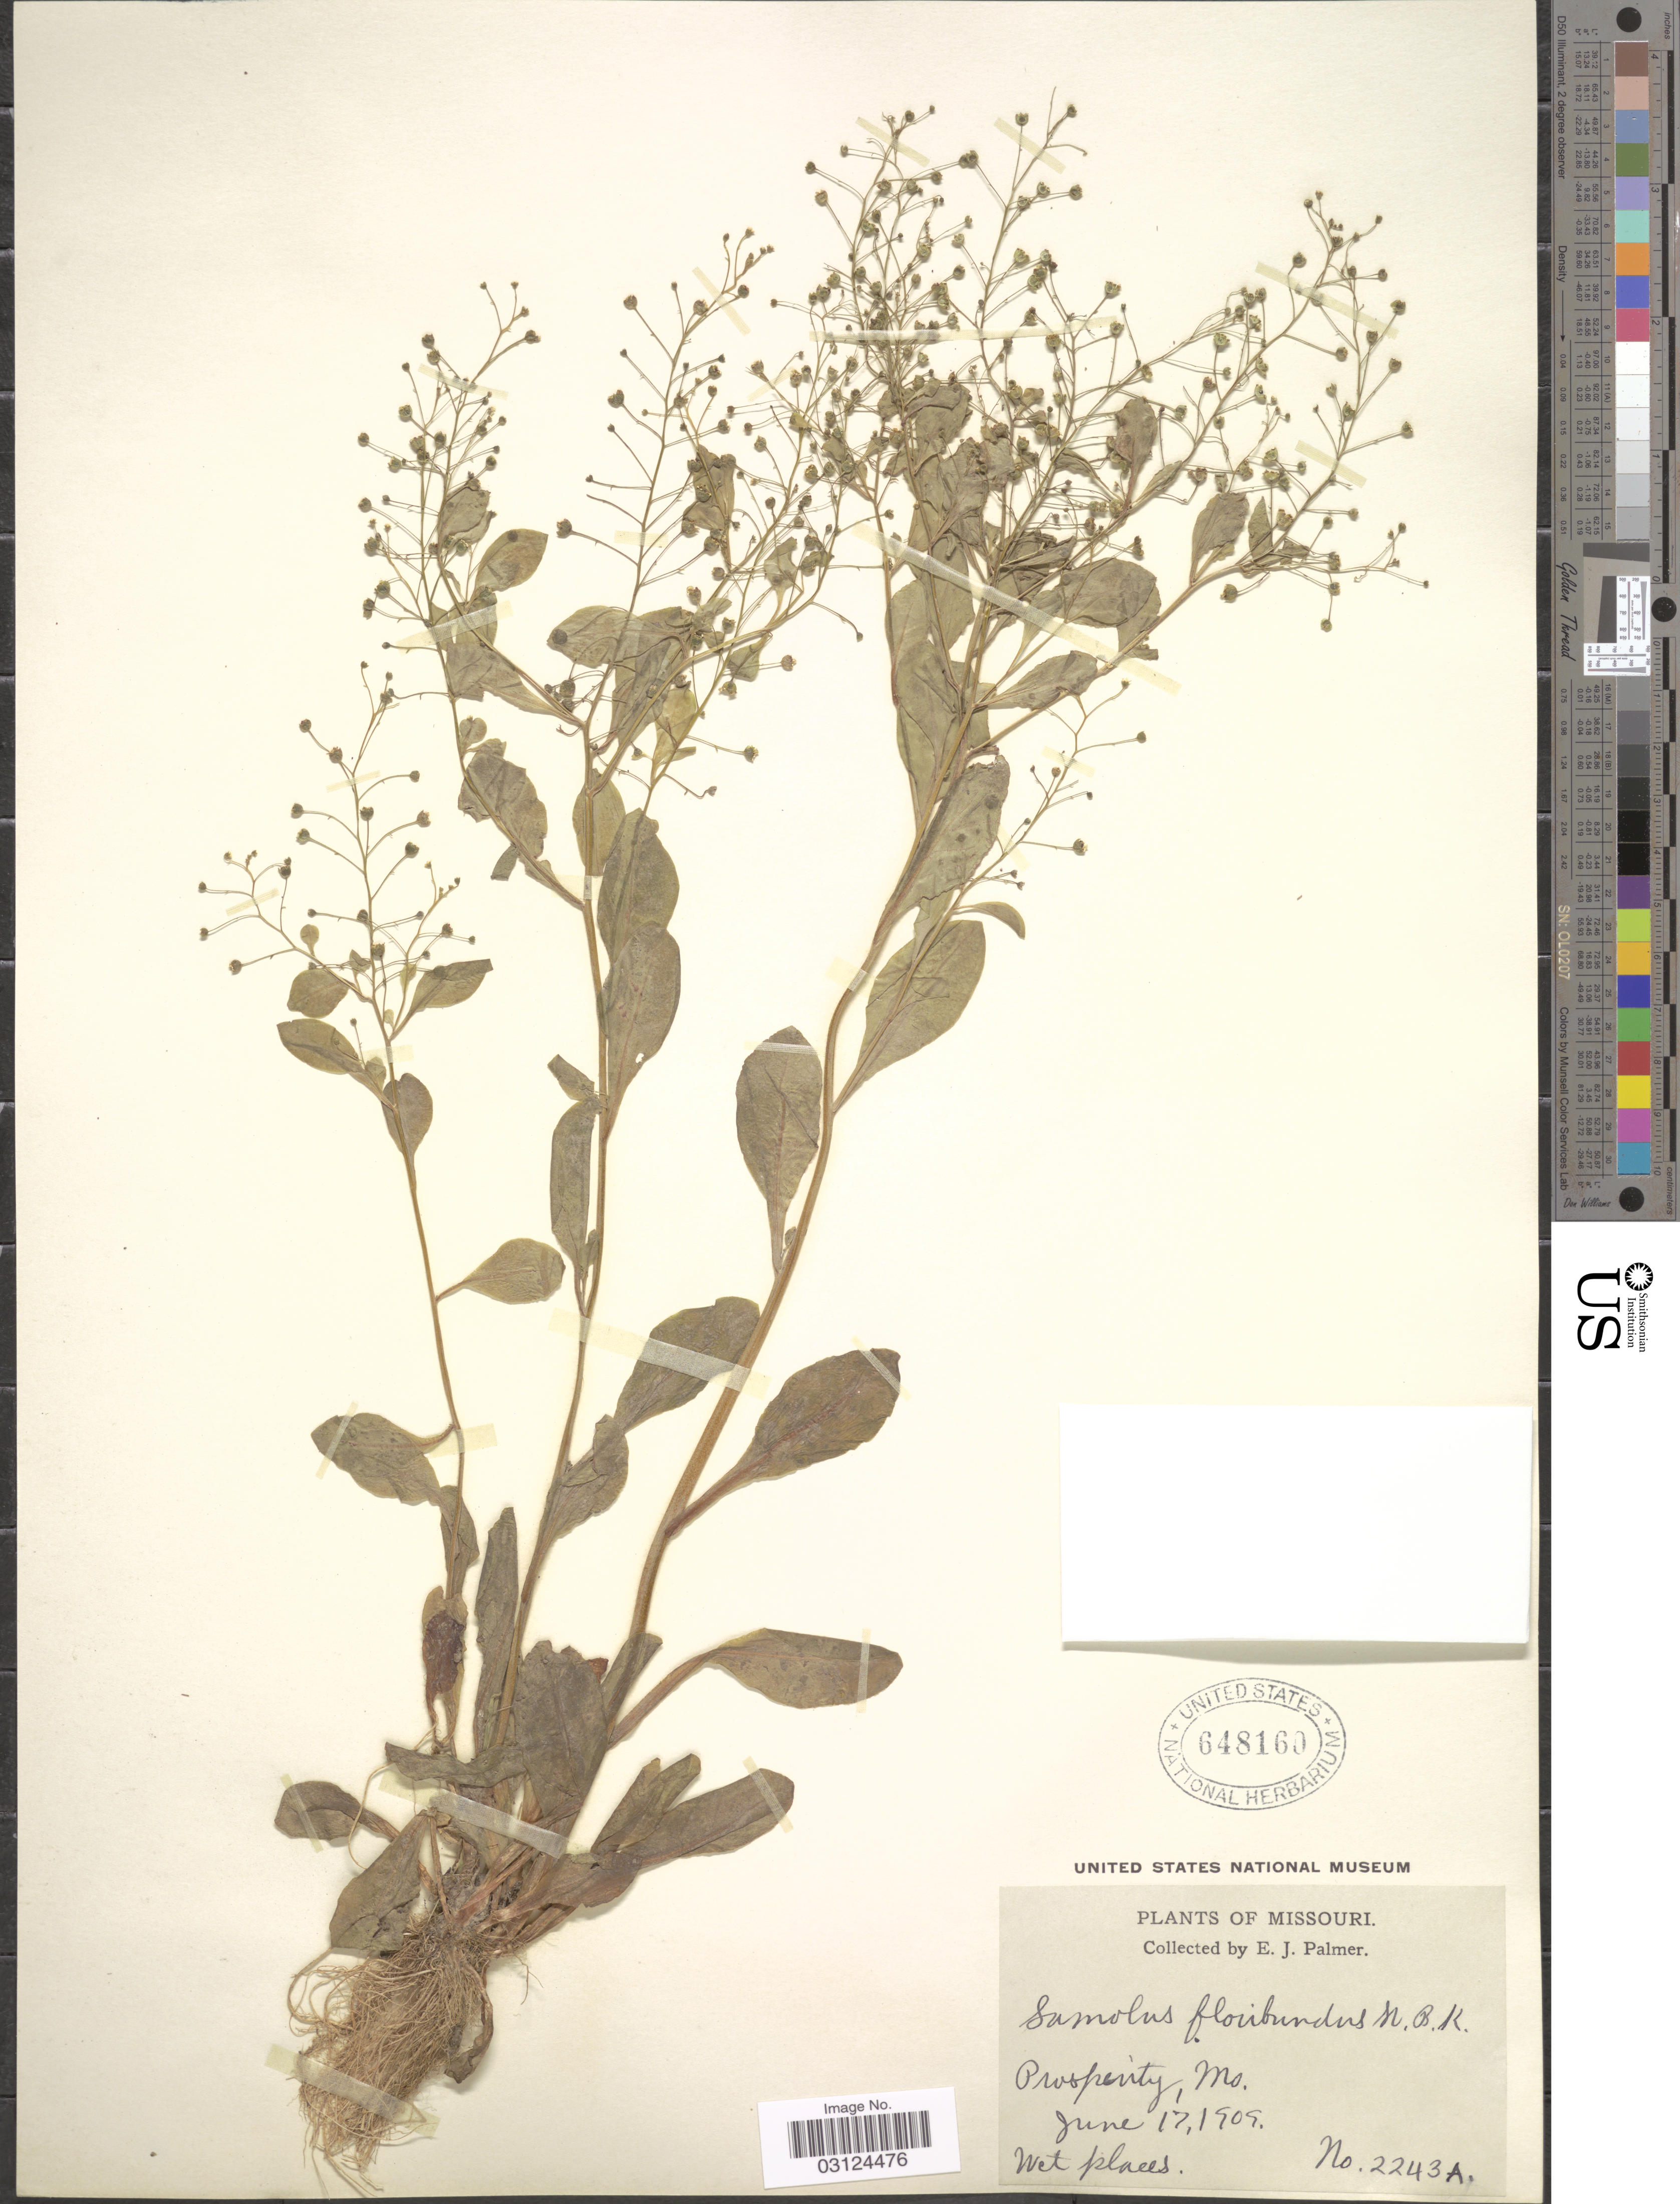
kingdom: Plantae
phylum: Tracheophyta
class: Magnoliopsida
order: Ericales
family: Primulaceae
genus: Samolus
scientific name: Samolus parviflorus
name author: Raf.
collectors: E. J. Palmer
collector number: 2243A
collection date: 1909-06-17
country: United States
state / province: Missouri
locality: Prosperity, Mo.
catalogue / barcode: US 648160